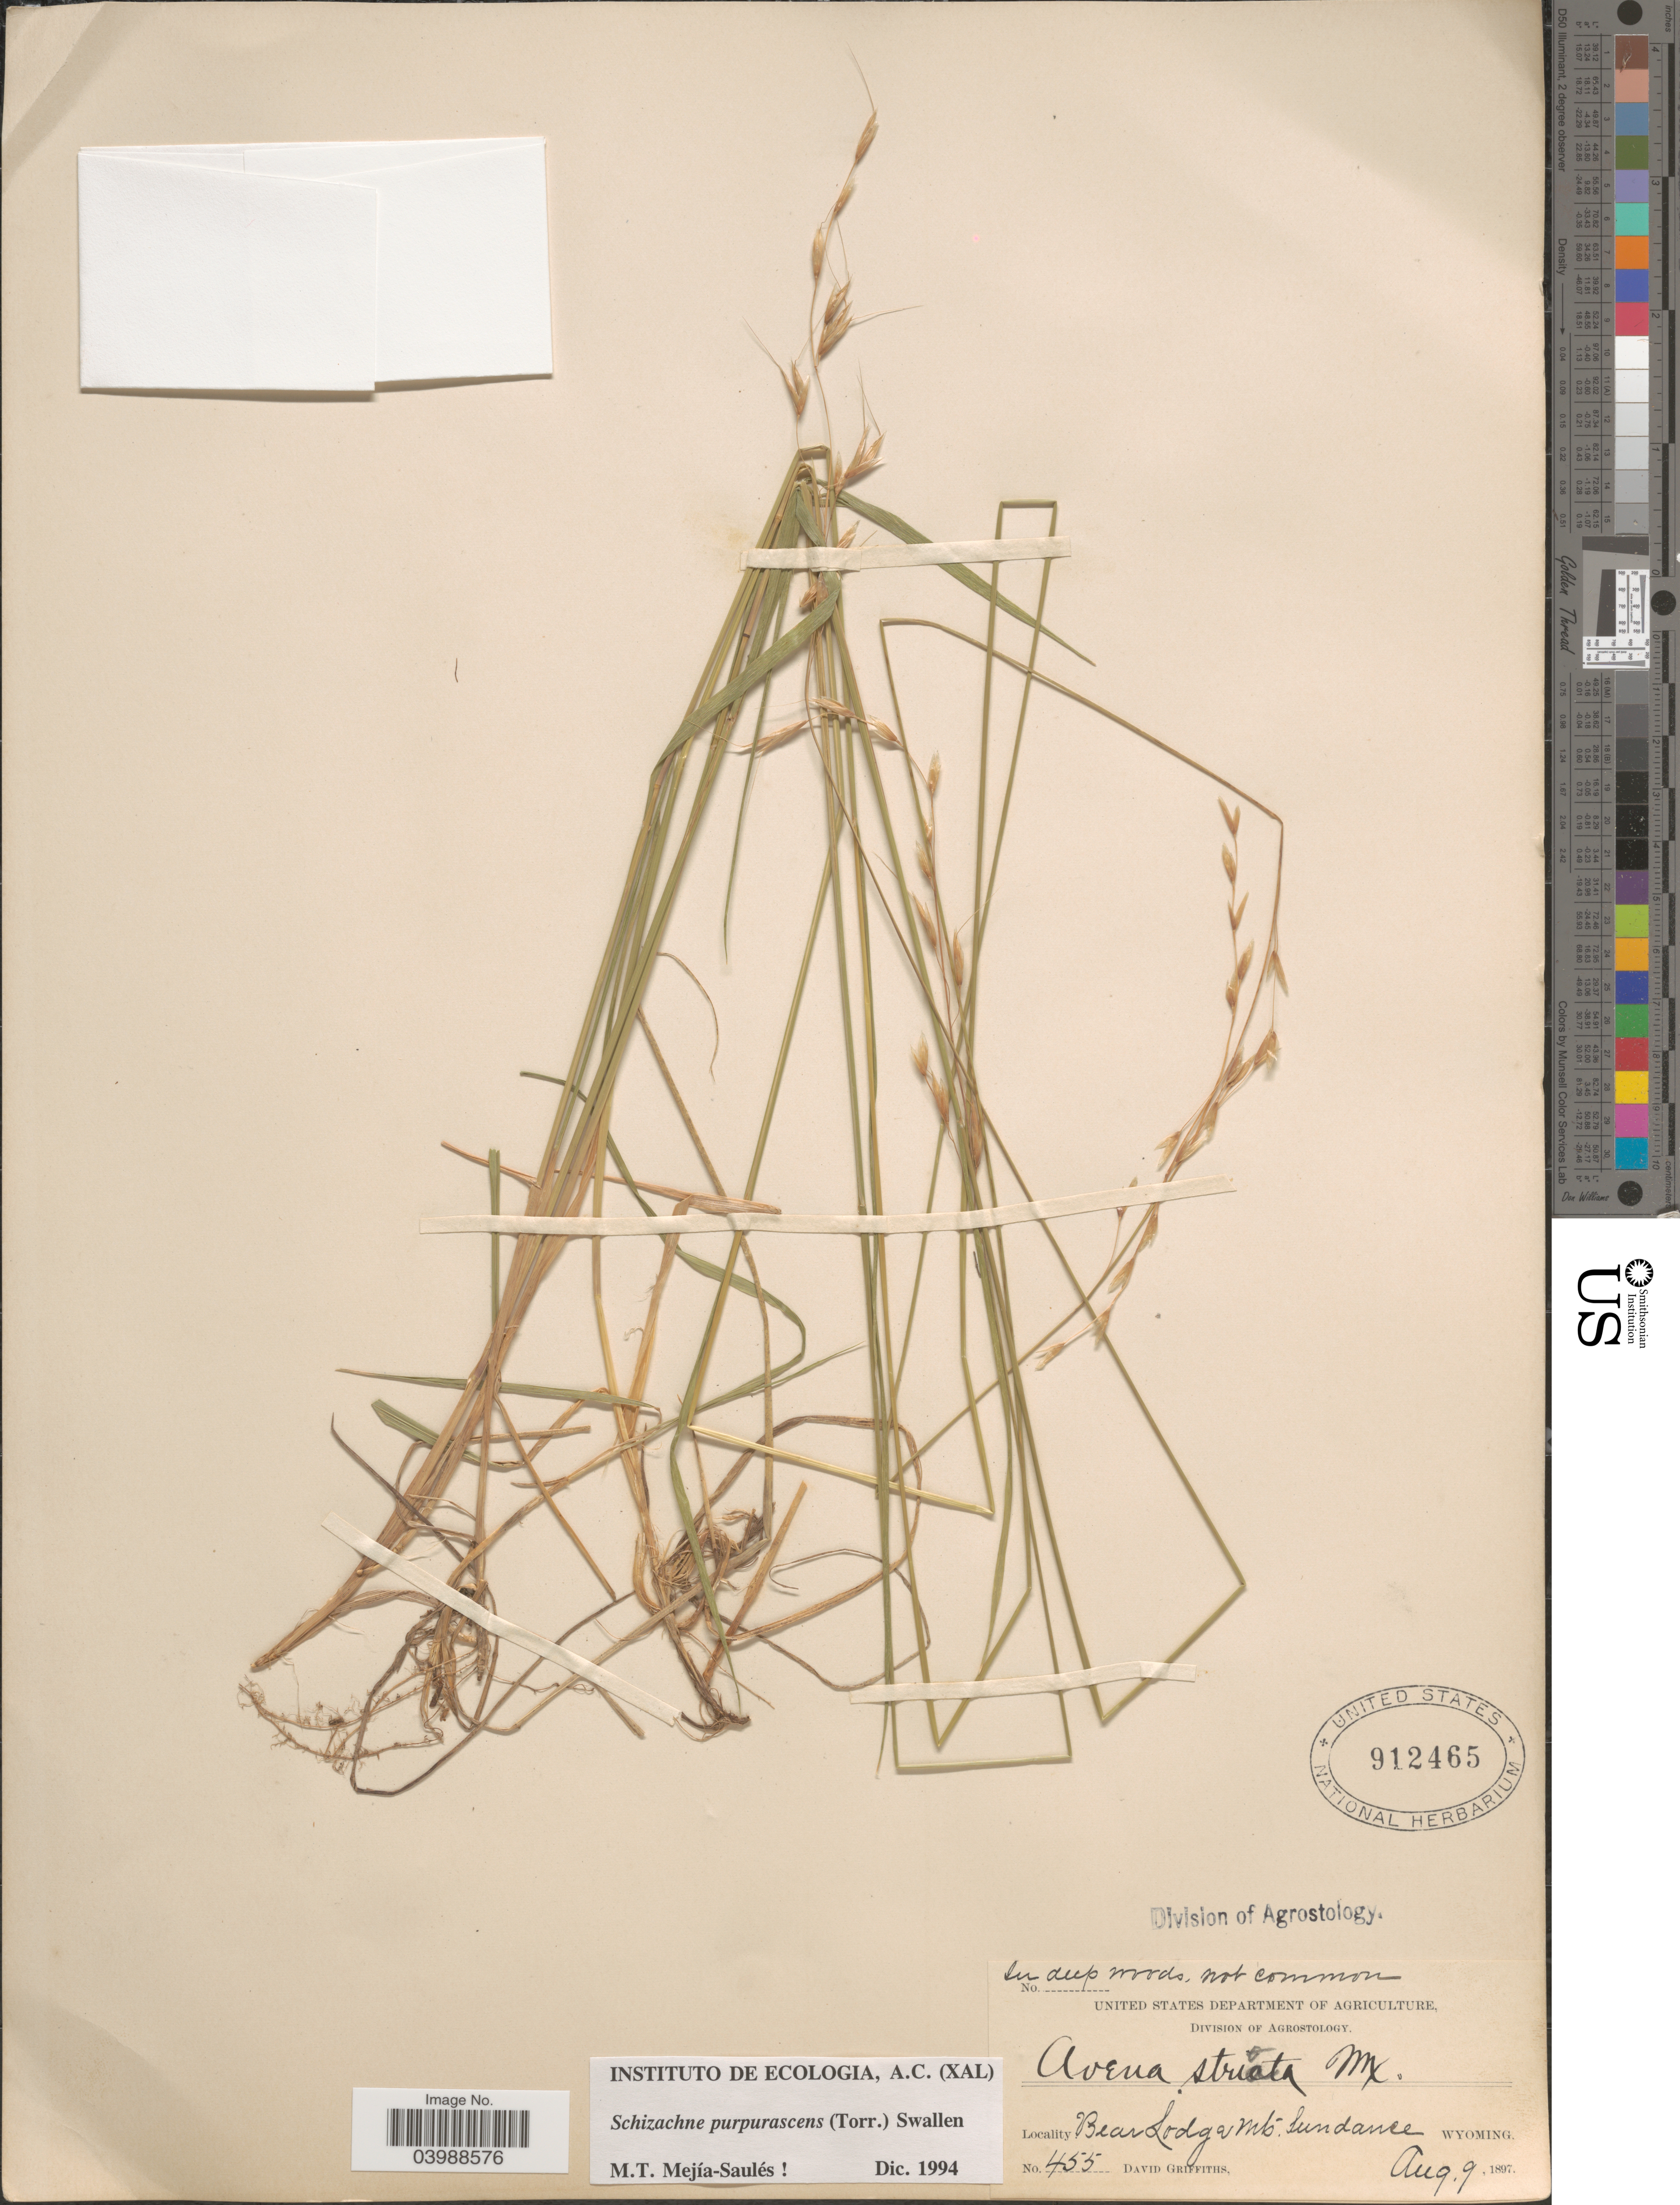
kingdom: Plantae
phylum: Tracheophyta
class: Liliopsida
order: Poales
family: Poaceae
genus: Schizachne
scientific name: Schizachne purpurascens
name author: (Torr.) Swallen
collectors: D. Griffiths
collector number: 455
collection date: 1897-08-09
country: United States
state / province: Wyoming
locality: Bear Lodge Mts. Sundance.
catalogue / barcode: US 912465